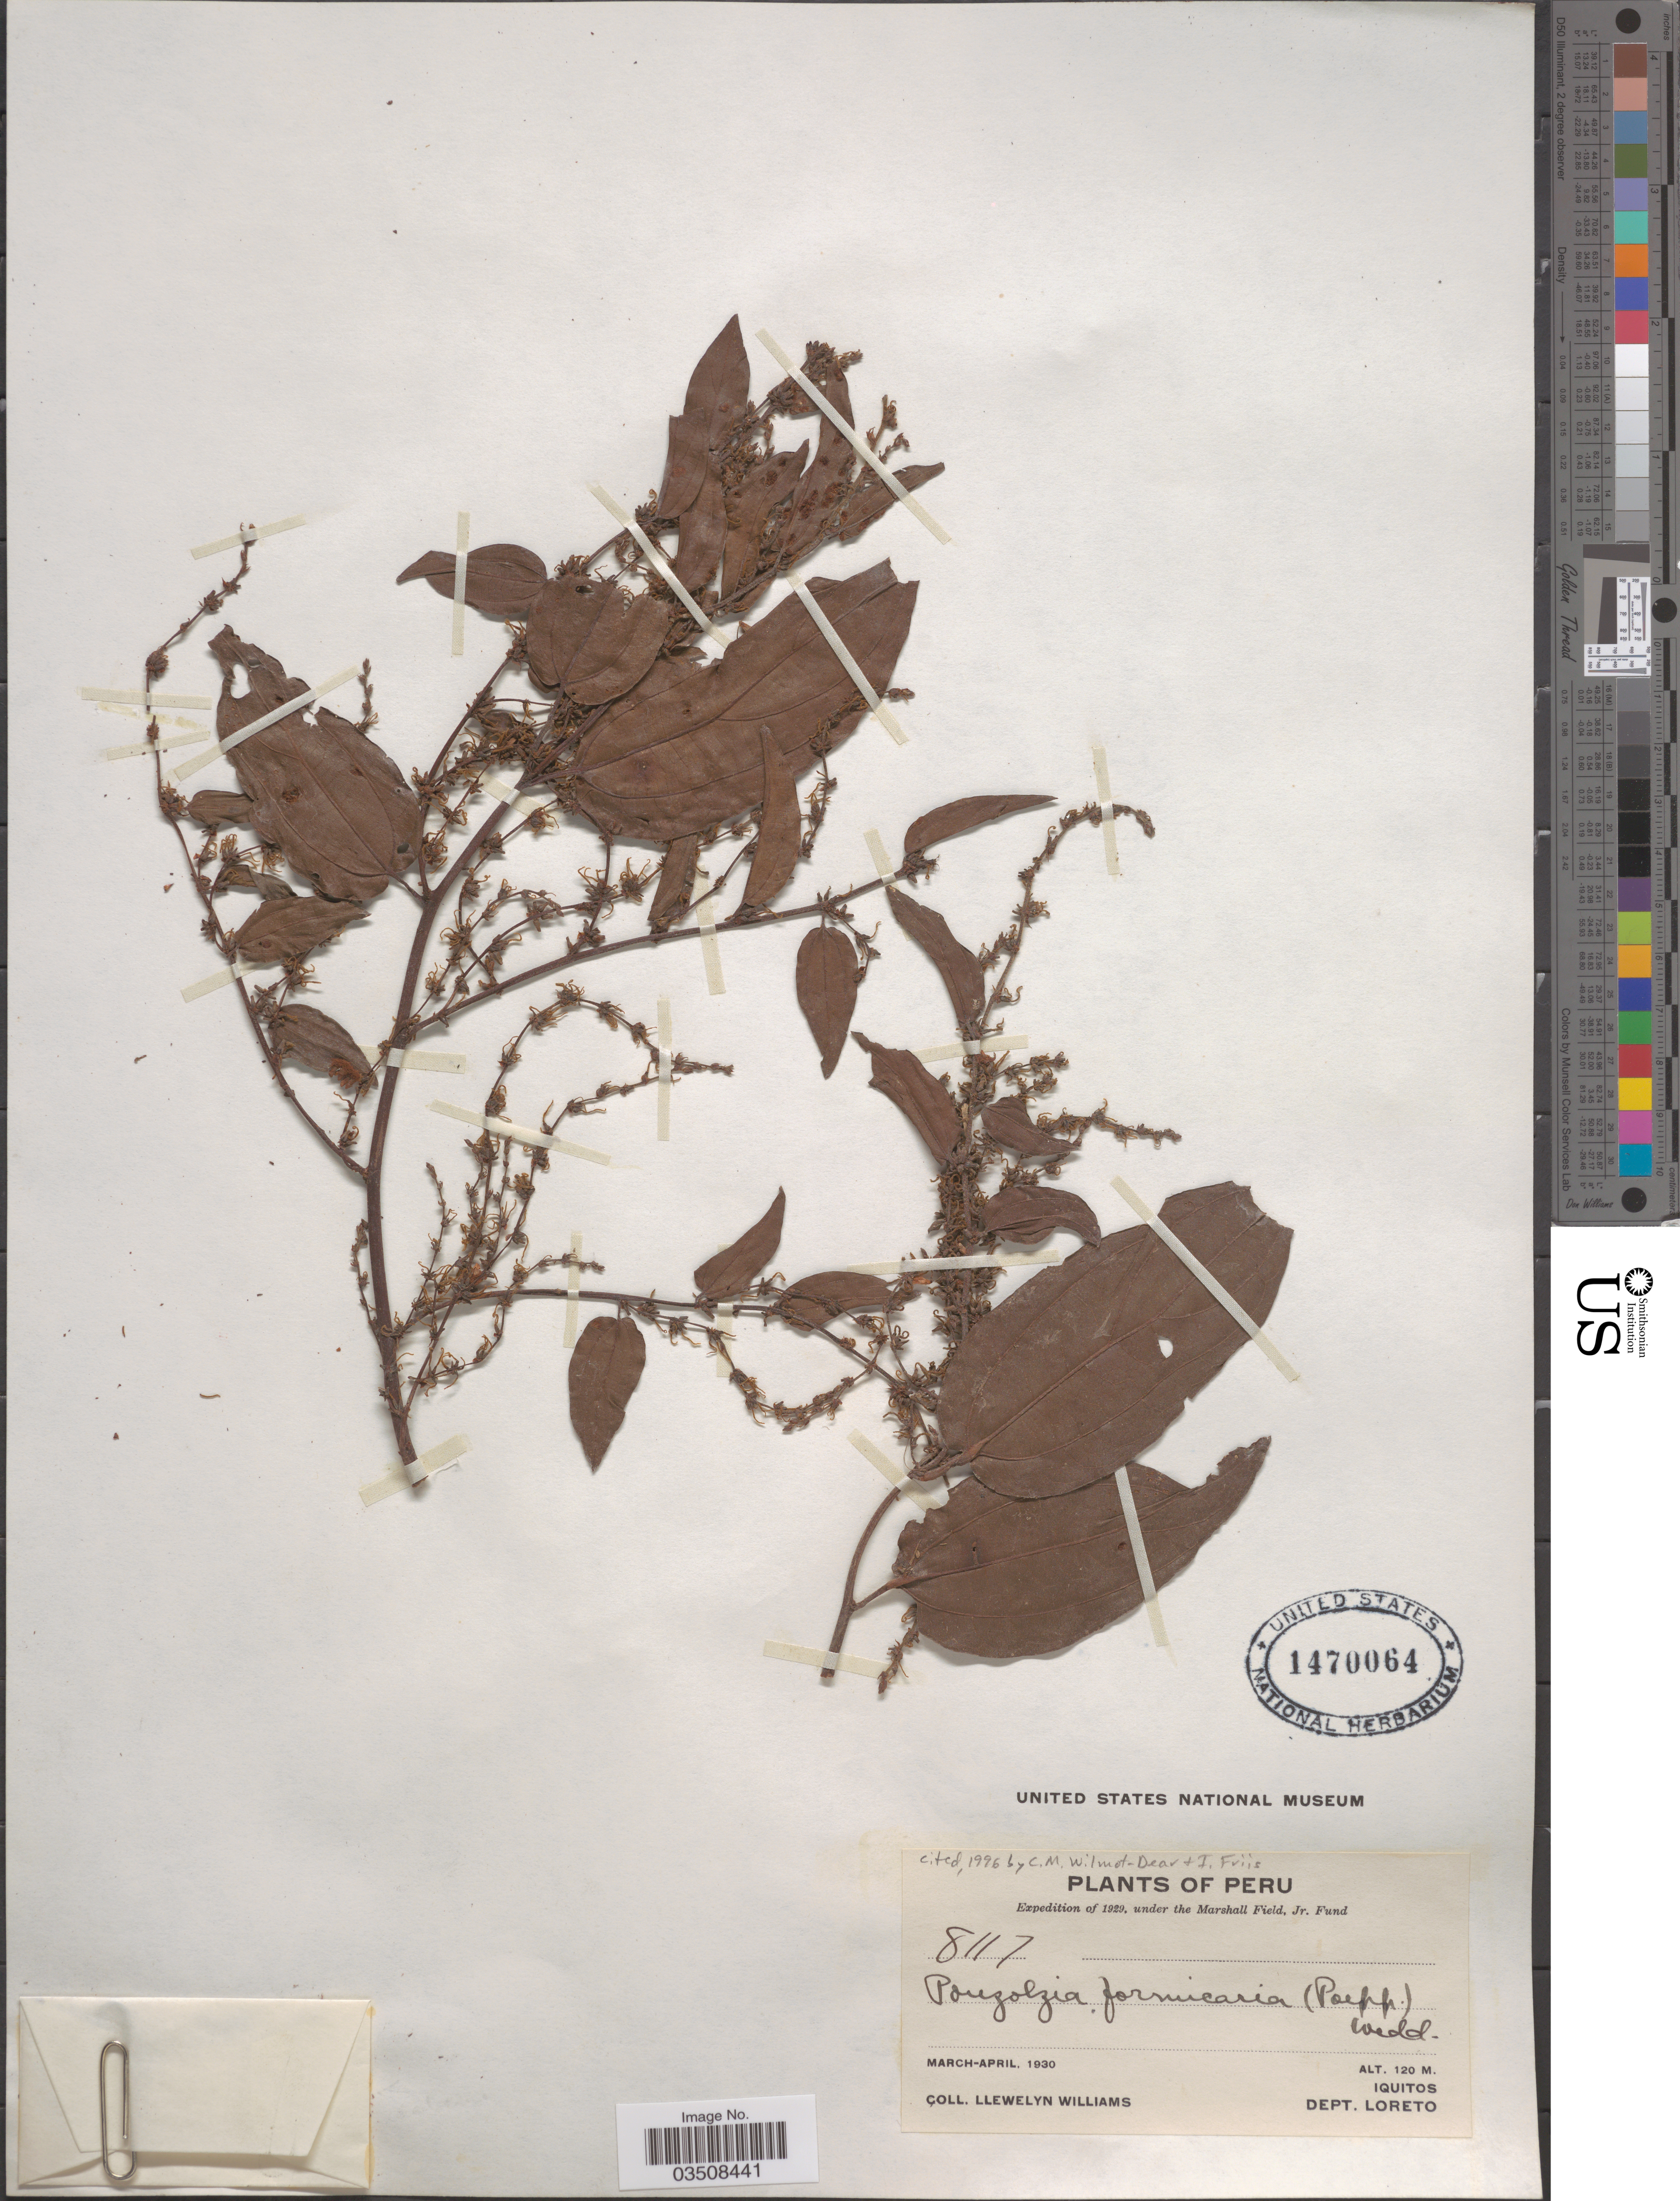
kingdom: Plantae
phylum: Tracheophyta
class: Magnoliopsida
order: Rosales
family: Urticaceae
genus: Pouzolzia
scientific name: Pouzolzia formicaria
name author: (Poepp. ex Wedd.) Wedd.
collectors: Ll. Williams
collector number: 8117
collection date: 1930-03/1930-04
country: Peru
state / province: Loreto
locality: Iquitos. Dept. Loreto.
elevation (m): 120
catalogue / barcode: US 1470064